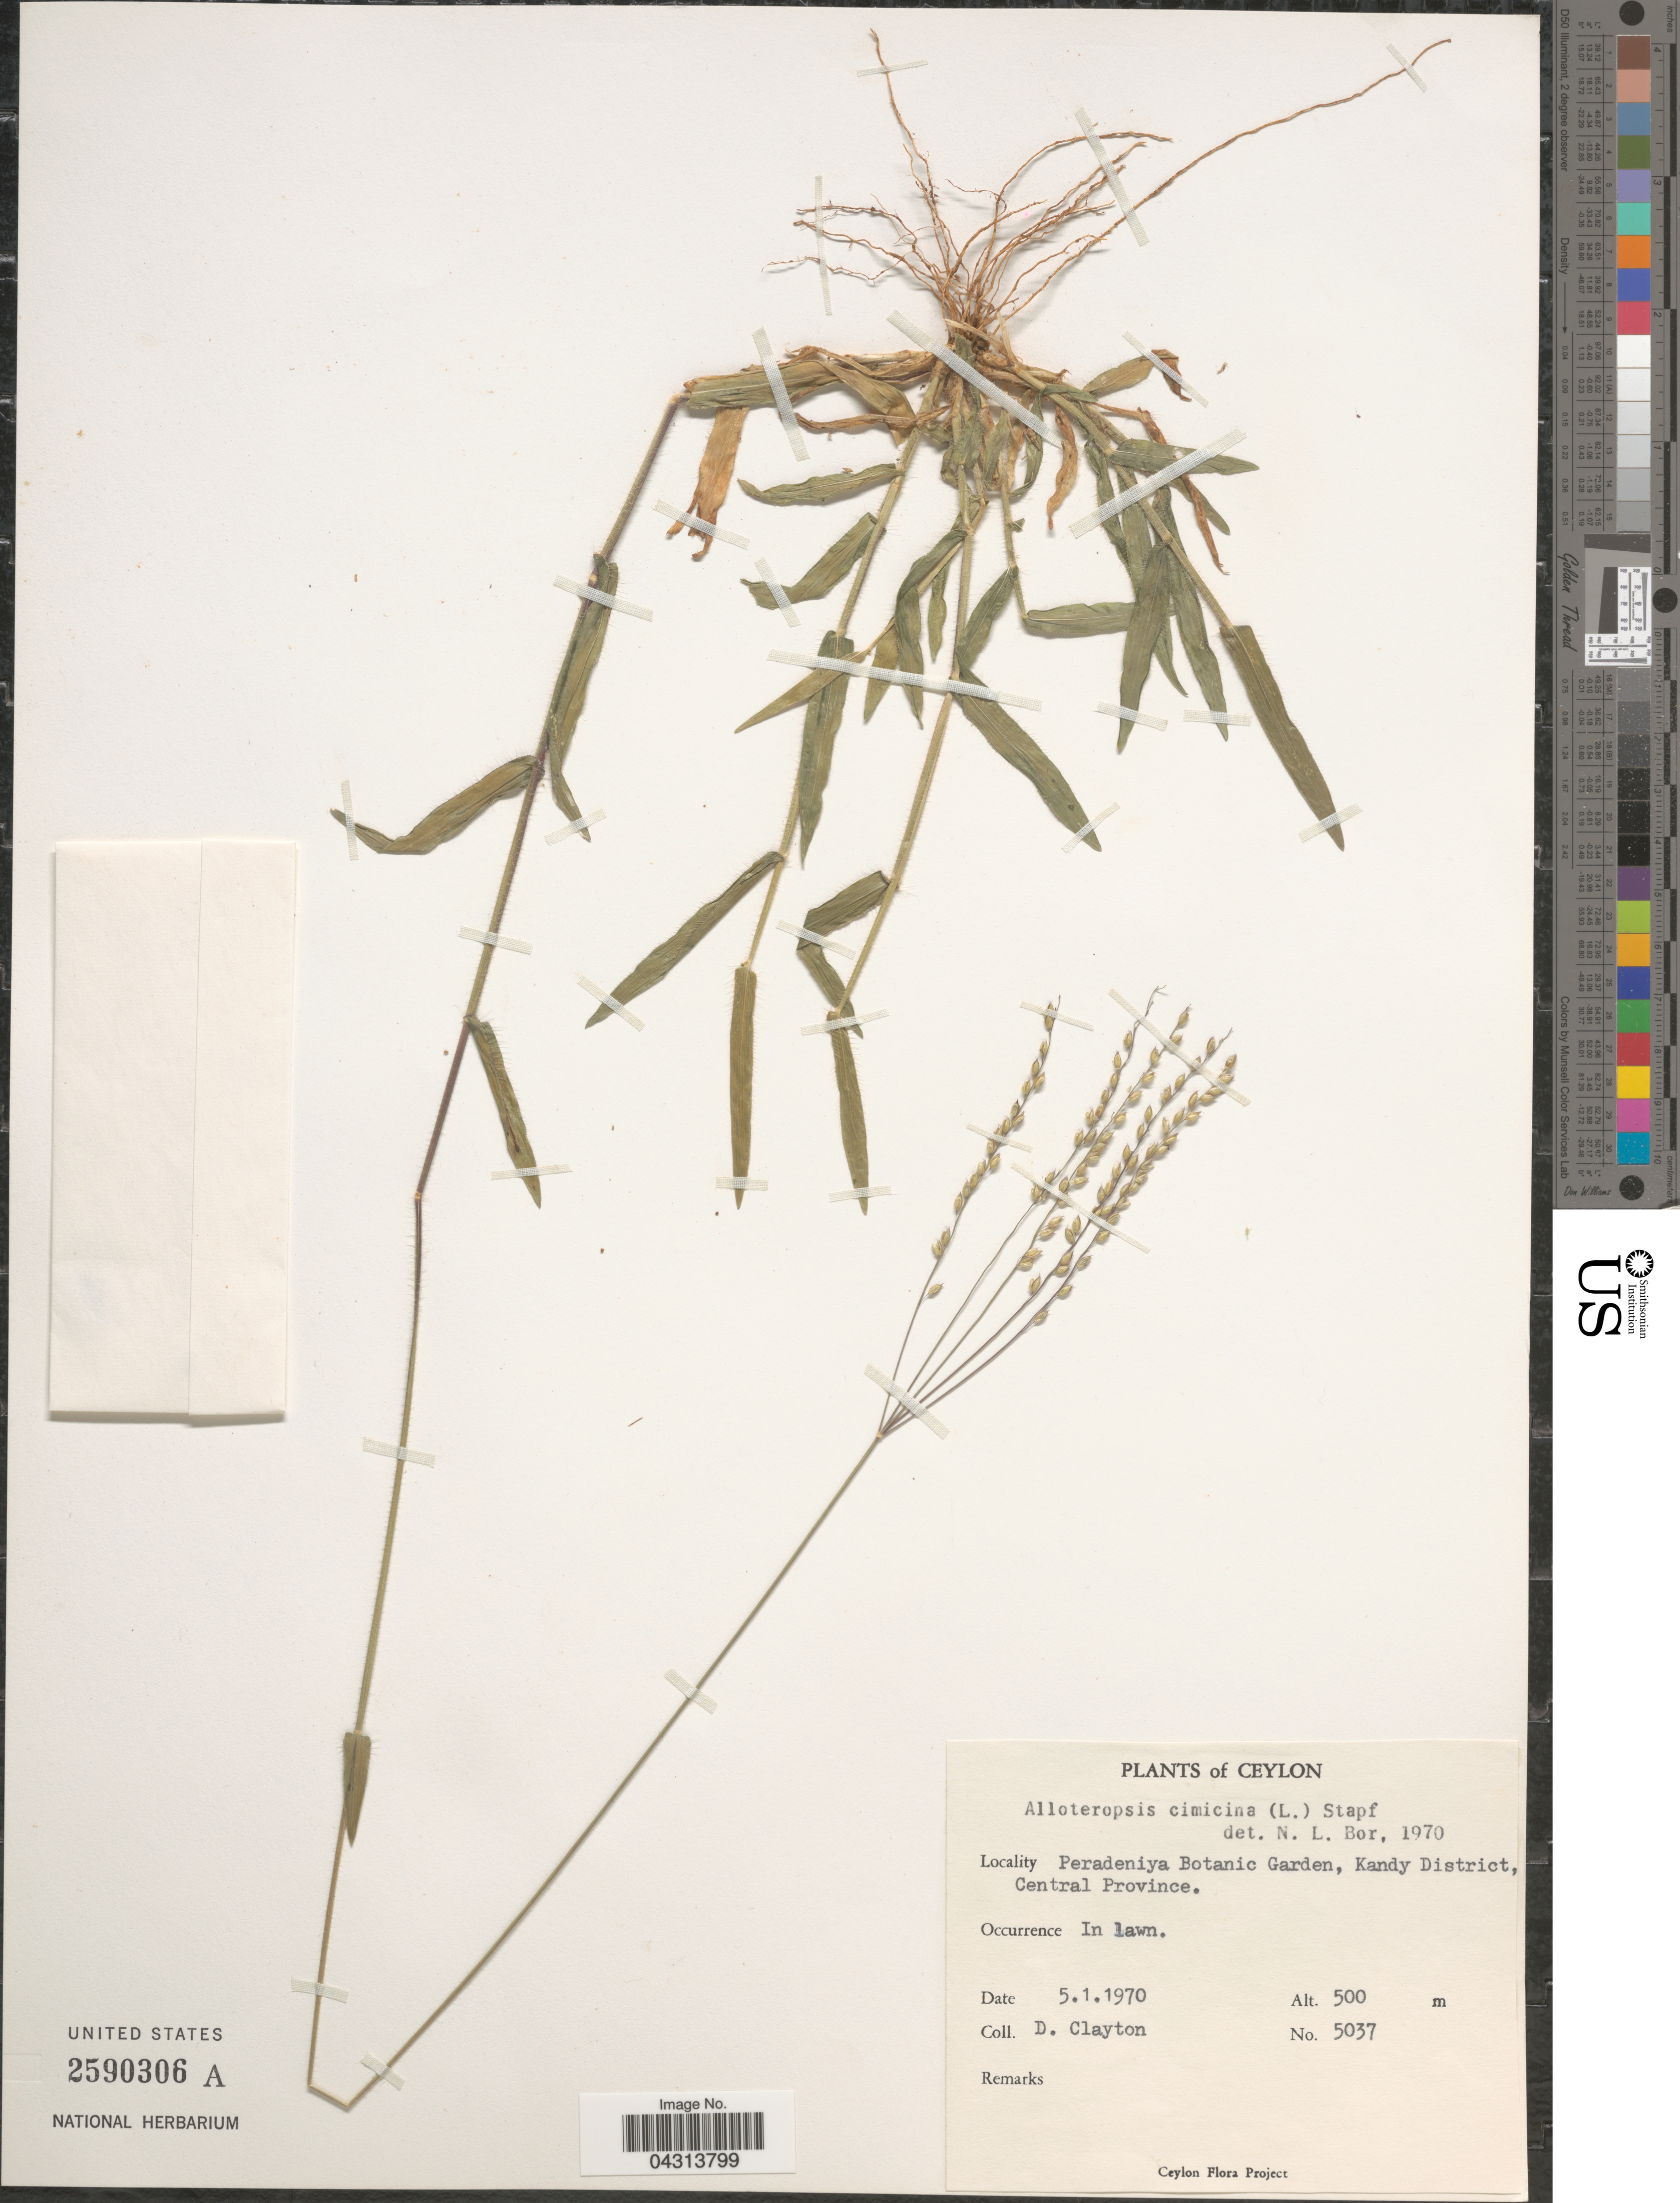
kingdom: Plantae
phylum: Tracheophyta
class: Liliopsida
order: Poales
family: Poaceae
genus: Alloteropsis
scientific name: Alloteropsis cimicina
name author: (L.) Stapf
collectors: D. Clayton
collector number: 5037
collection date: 1970-01-05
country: Sri Lanka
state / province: Central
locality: Ceylon. Peradeniya Botanic Garden, Kandy District.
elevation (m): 500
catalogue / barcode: US 2590306A